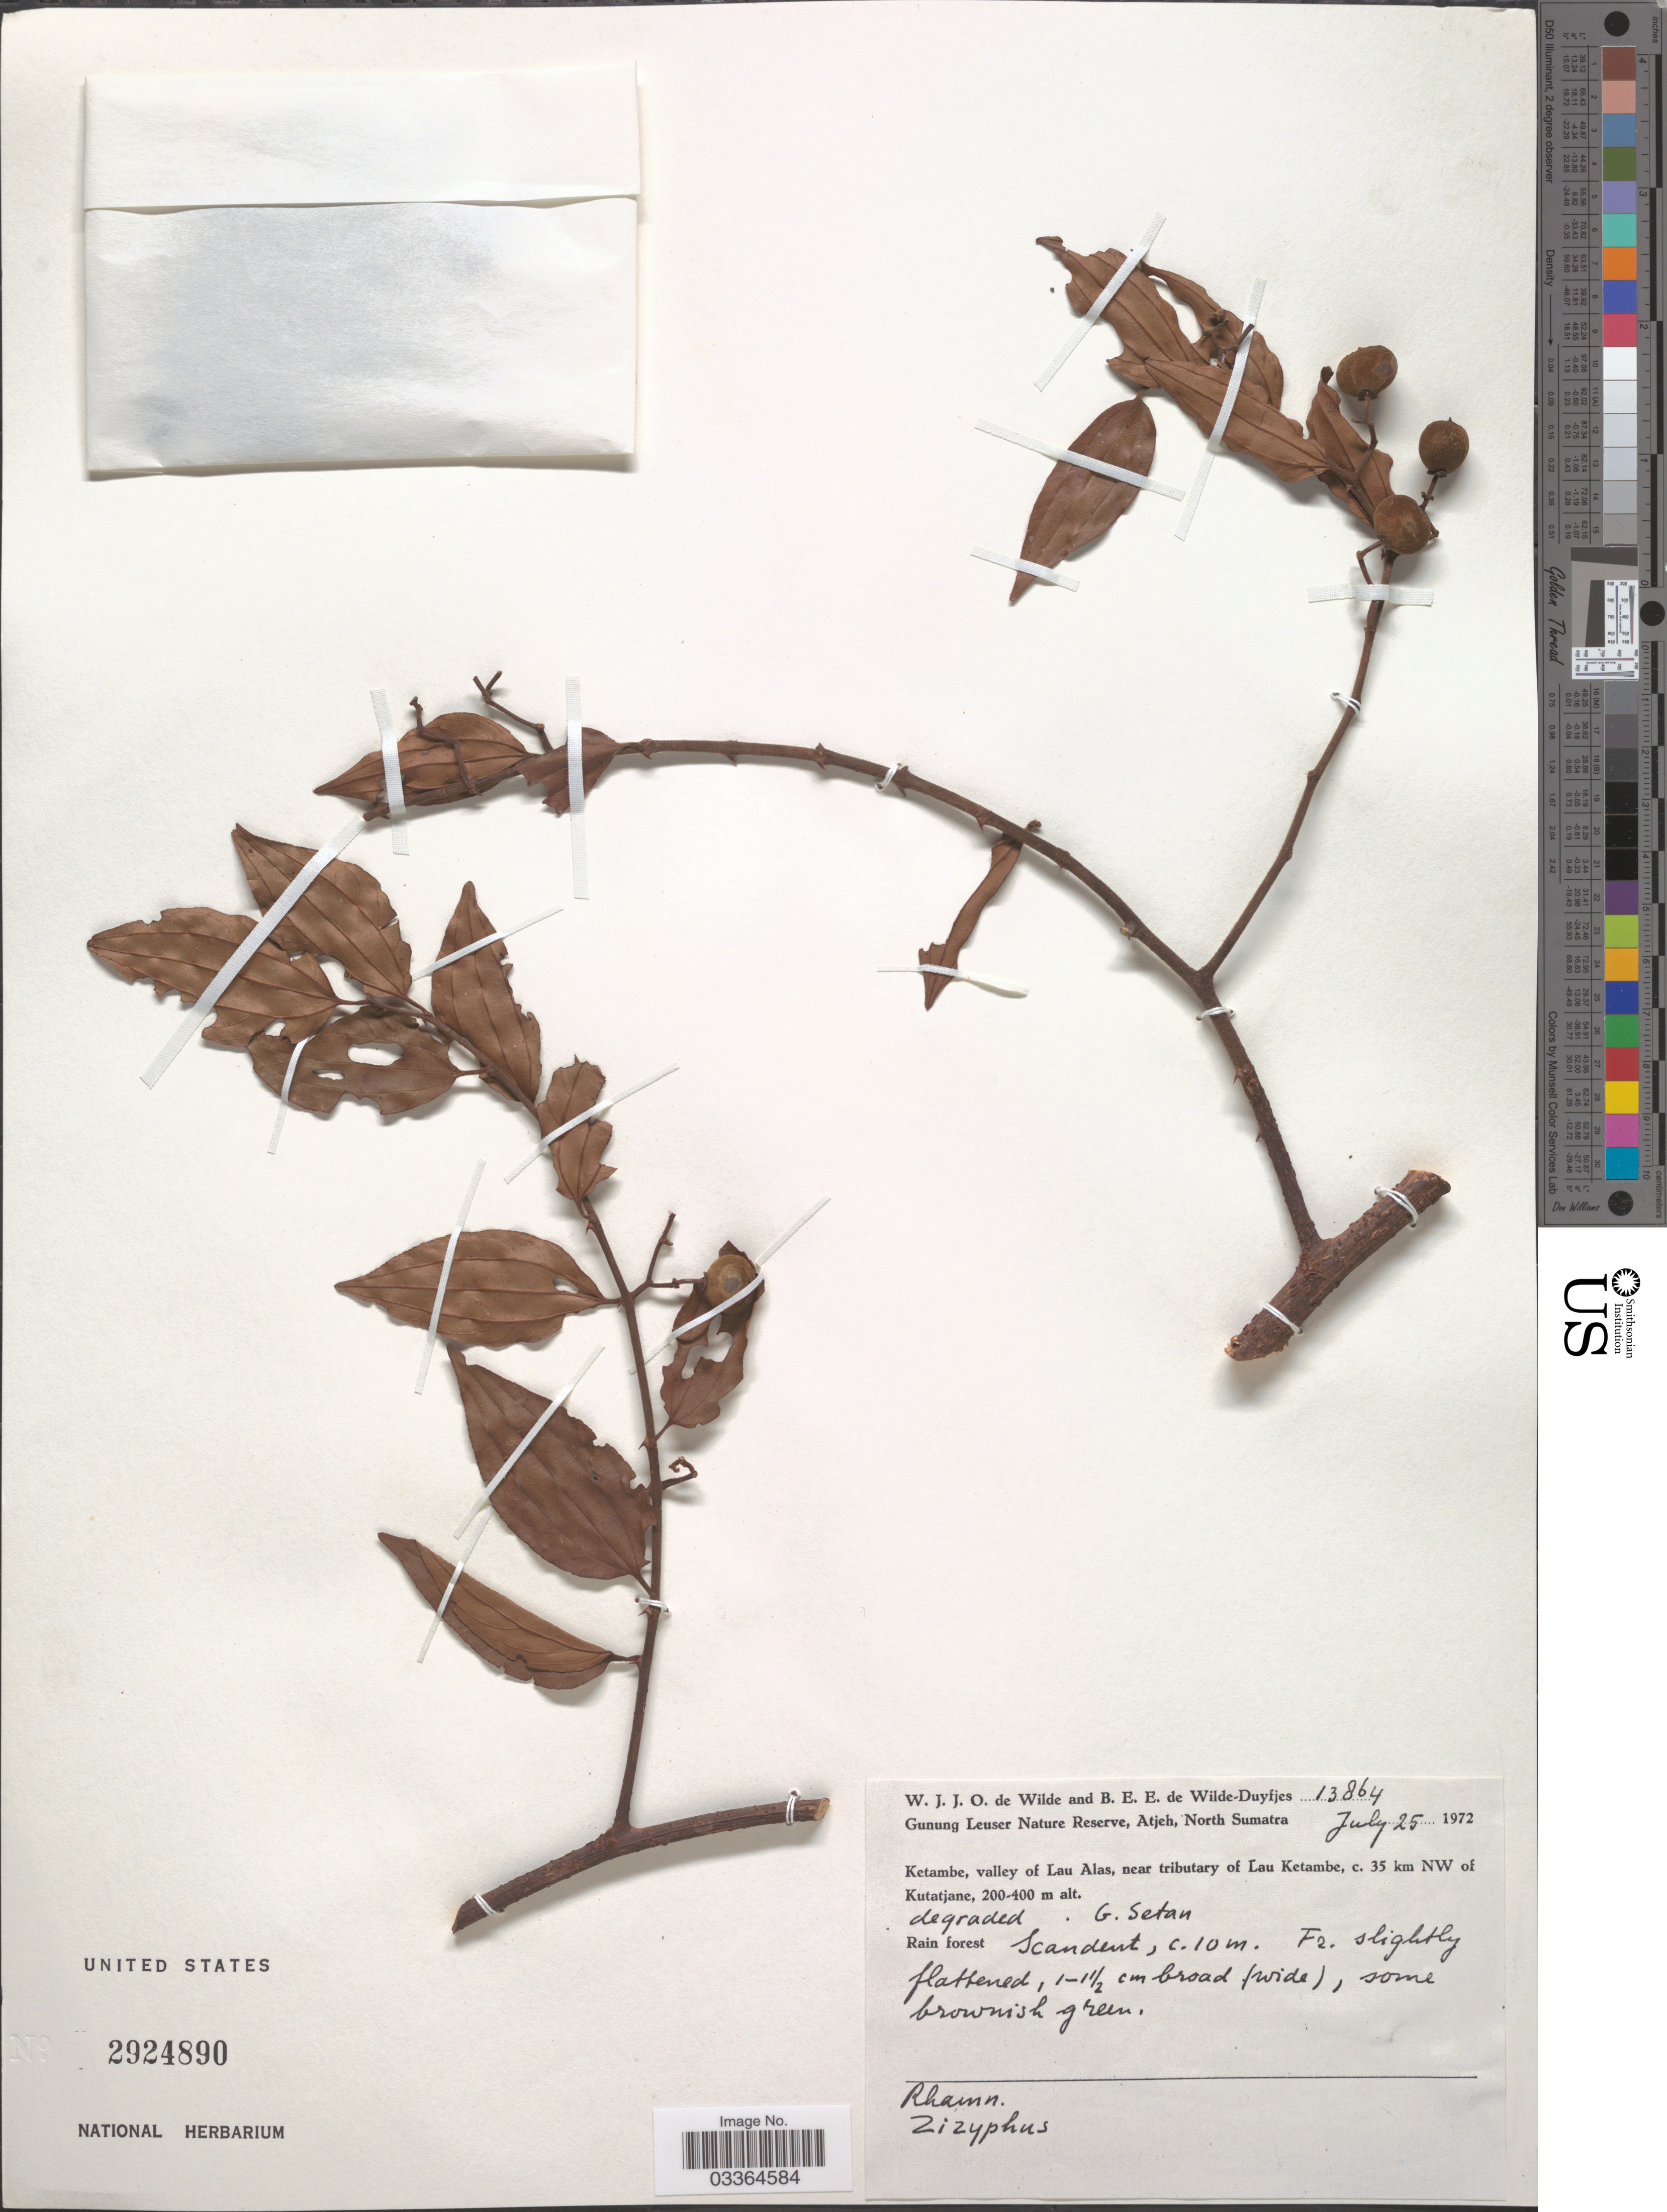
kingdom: Plantae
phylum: Tracheophyta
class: Magnoliopsida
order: Rosales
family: Rhamnaceae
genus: Ziziphus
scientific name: Ziziphus sp.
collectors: W. J. de Wilde & B. E. de Wilde-Duyfjes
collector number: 13864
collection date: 1972-07-25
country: Indonesia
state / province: Sumatra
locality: Gunung Leuser Nature Reserve, Atjeh, North Sumatra. Ketambe, valley of Lau Alas, near tributary of Lau Ketambe, c. 35 km NW of Kutatjane. G. Setan.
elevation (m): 200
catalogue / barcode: US 2924890